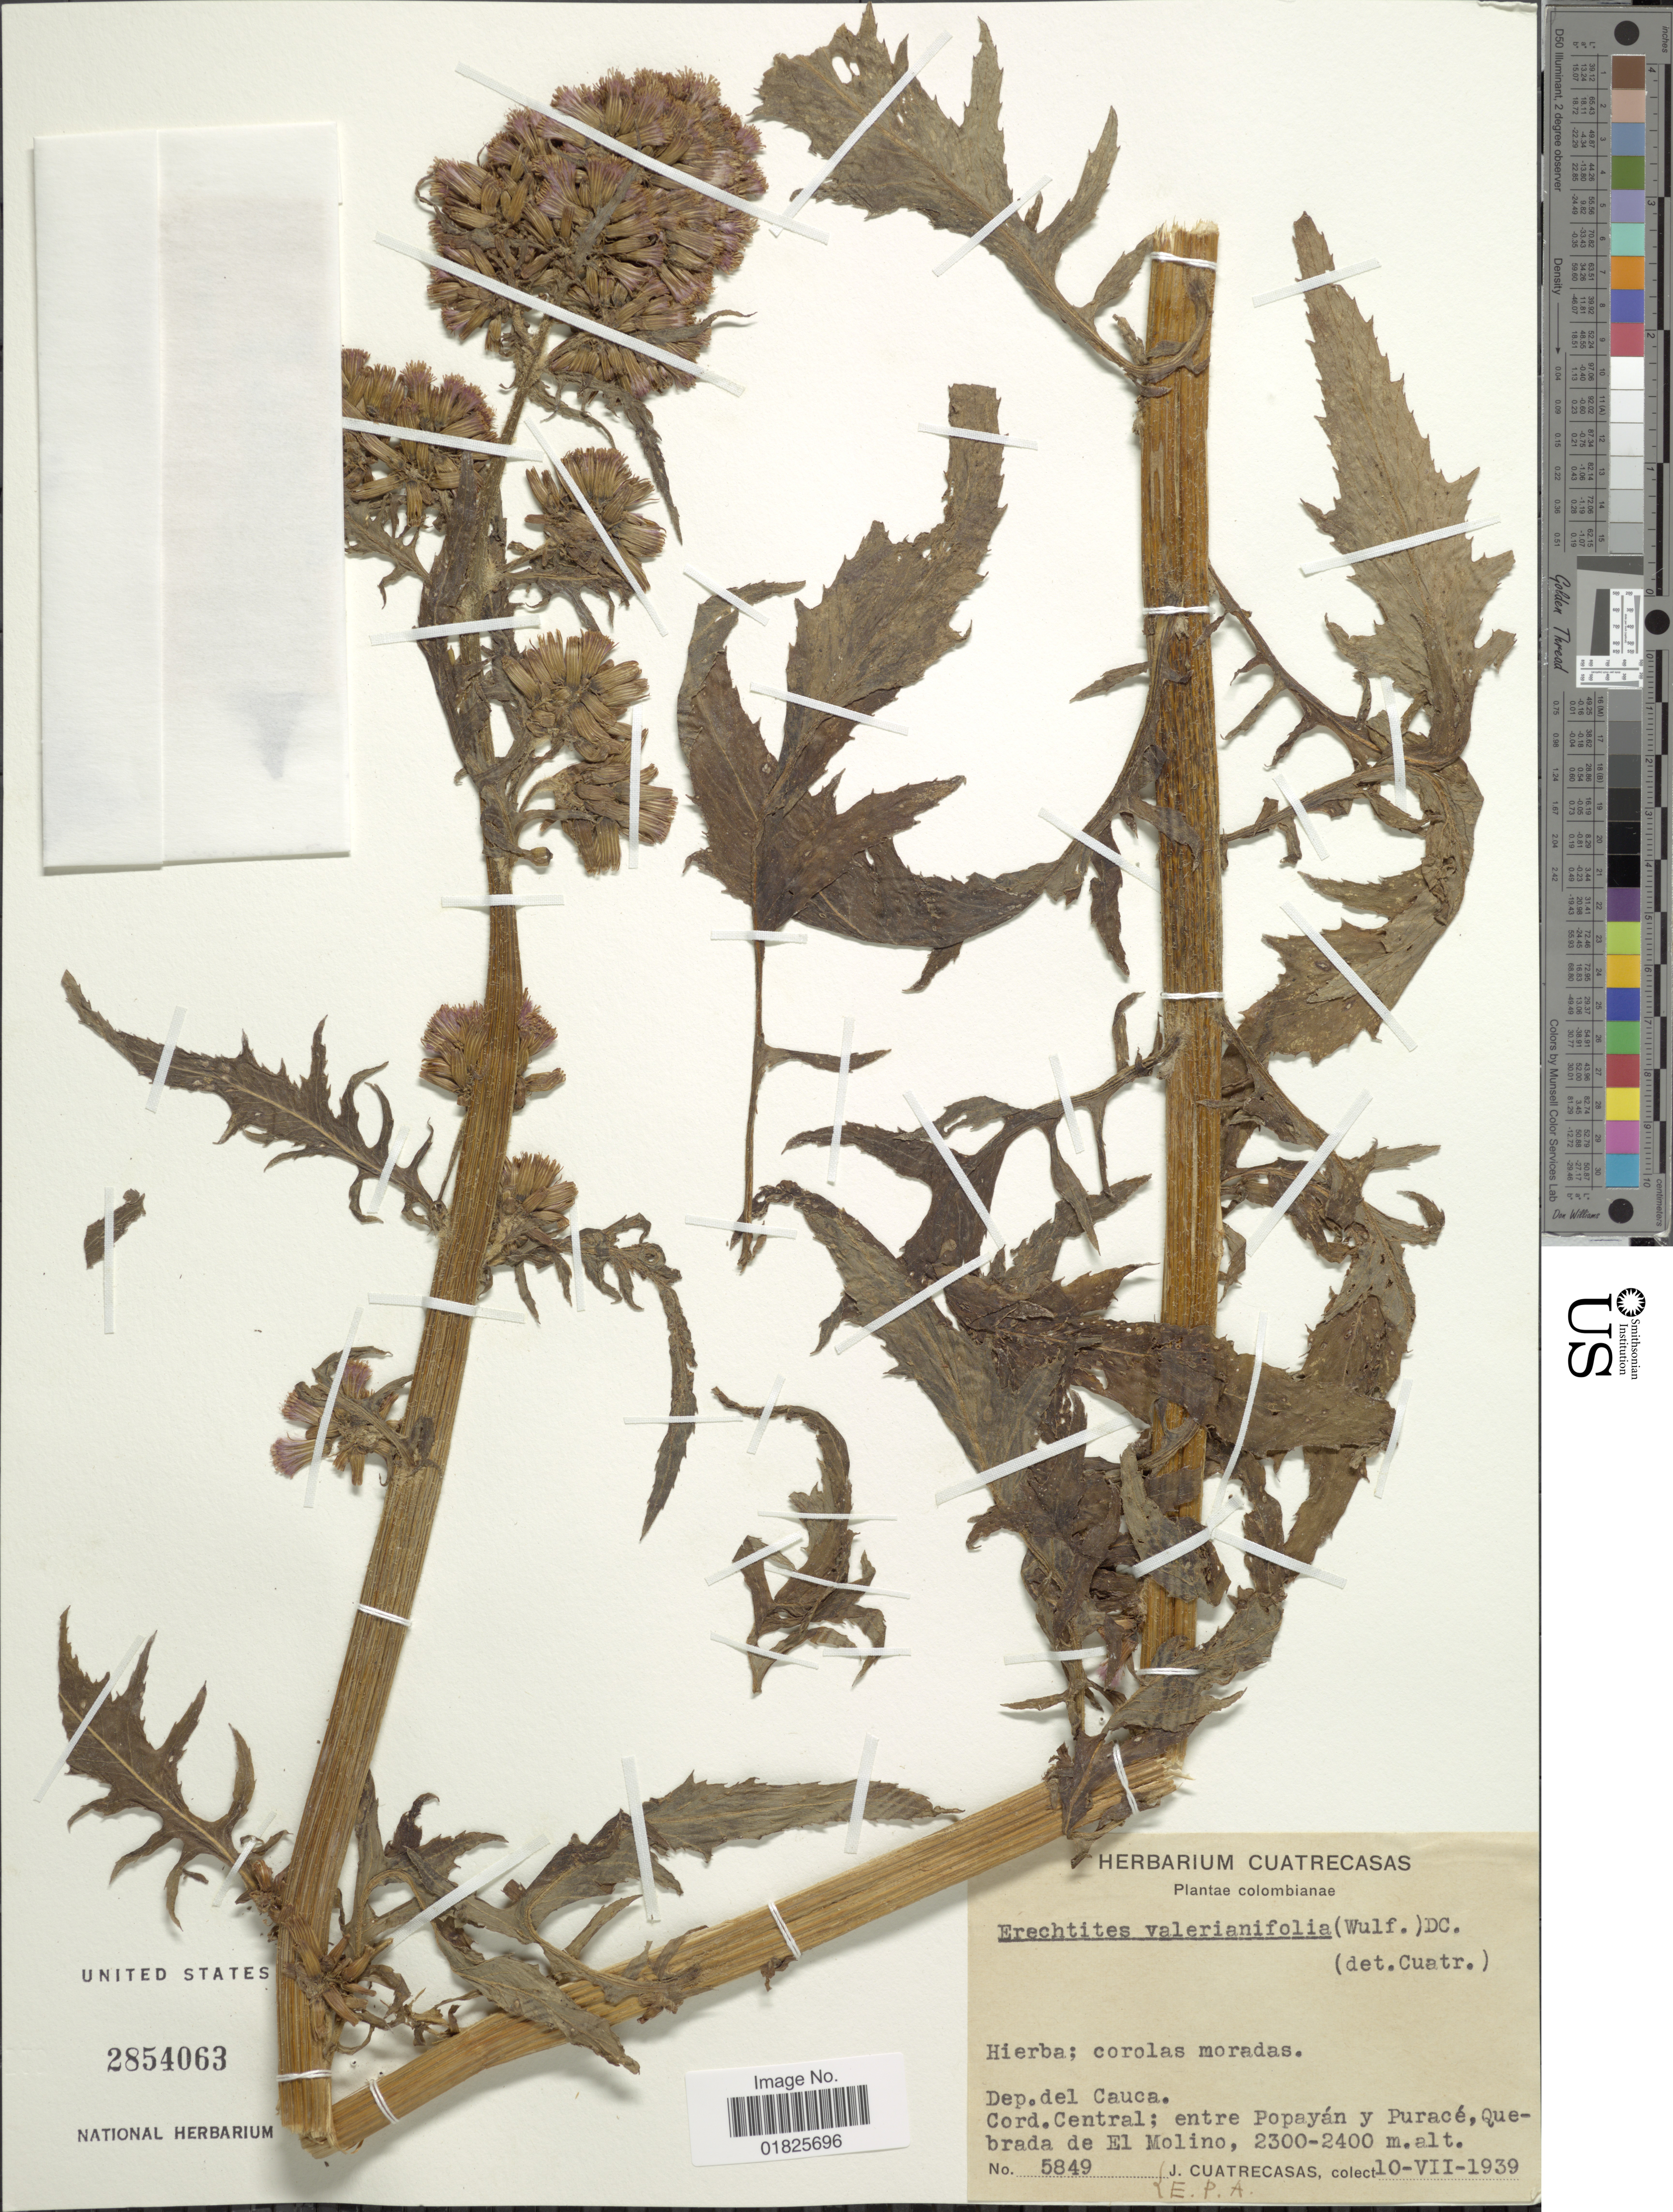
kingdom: Plantae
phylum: Tracheophyta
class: Magnoliopsida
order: Asterales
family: Asteraceae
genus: Erechtites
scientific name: Erechtites valerianifolius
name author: (Link ex Spreng.) DC.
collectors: J. Cuatrecasas & E. Pérez Arbeláez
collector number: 5849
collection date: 1939-07-10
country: Colombia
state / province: Cauca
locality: Cord. Central; entre Popayan y Purace, Quebrada de El Molino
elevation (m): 2300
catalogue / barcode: US 2854063